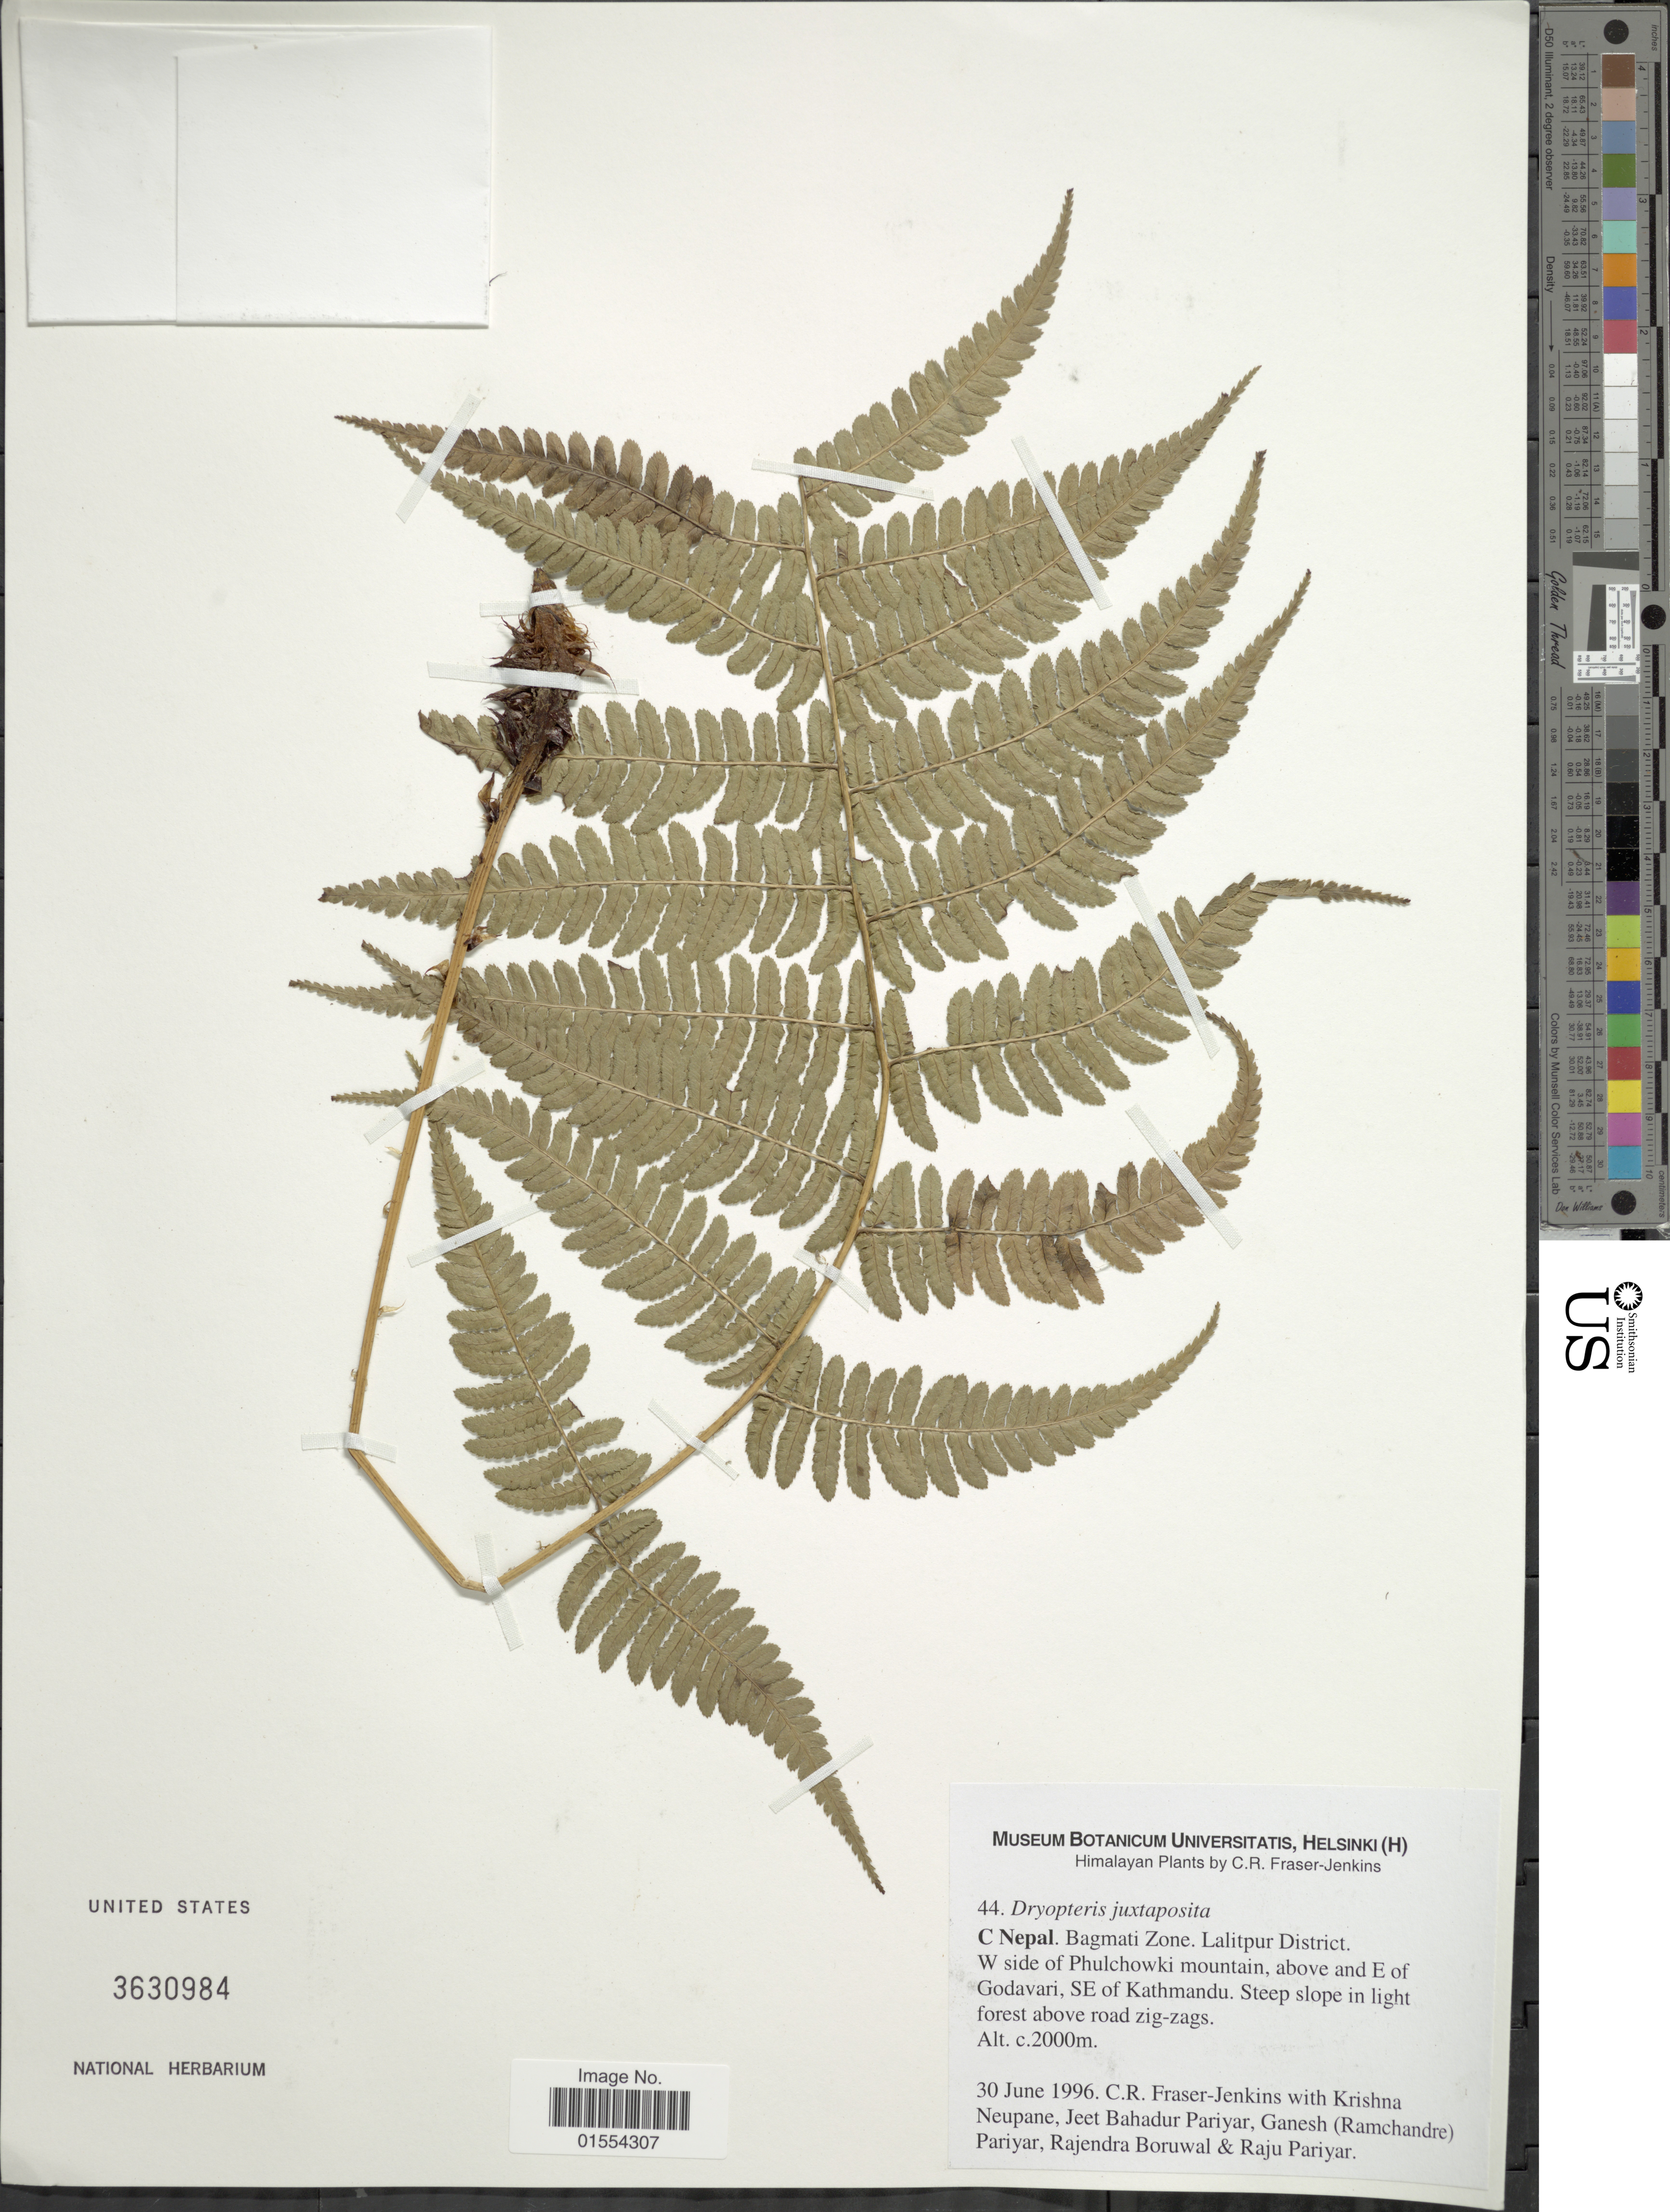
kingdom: Plantae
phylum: Tracheophyta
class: Polypodiopsida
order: Polypodiales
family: Dryopteridaceae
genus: Dryopteris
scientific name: Dryopteris juxtaposita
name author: Christ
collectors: C. R. Fraser-Jenkins, K. Neupane, J. Pariyar, G. Pariyar & et al.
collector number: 44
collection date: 1996-06-30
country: Nepal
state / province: Bagmati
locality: Himalayan. C. Nepal. Bagmati Zone. Lalitpur District W side of Phulchowki mountain, above and E of Godavari, SE of Kathmandu.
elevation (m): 2000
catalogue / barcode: US 3630984